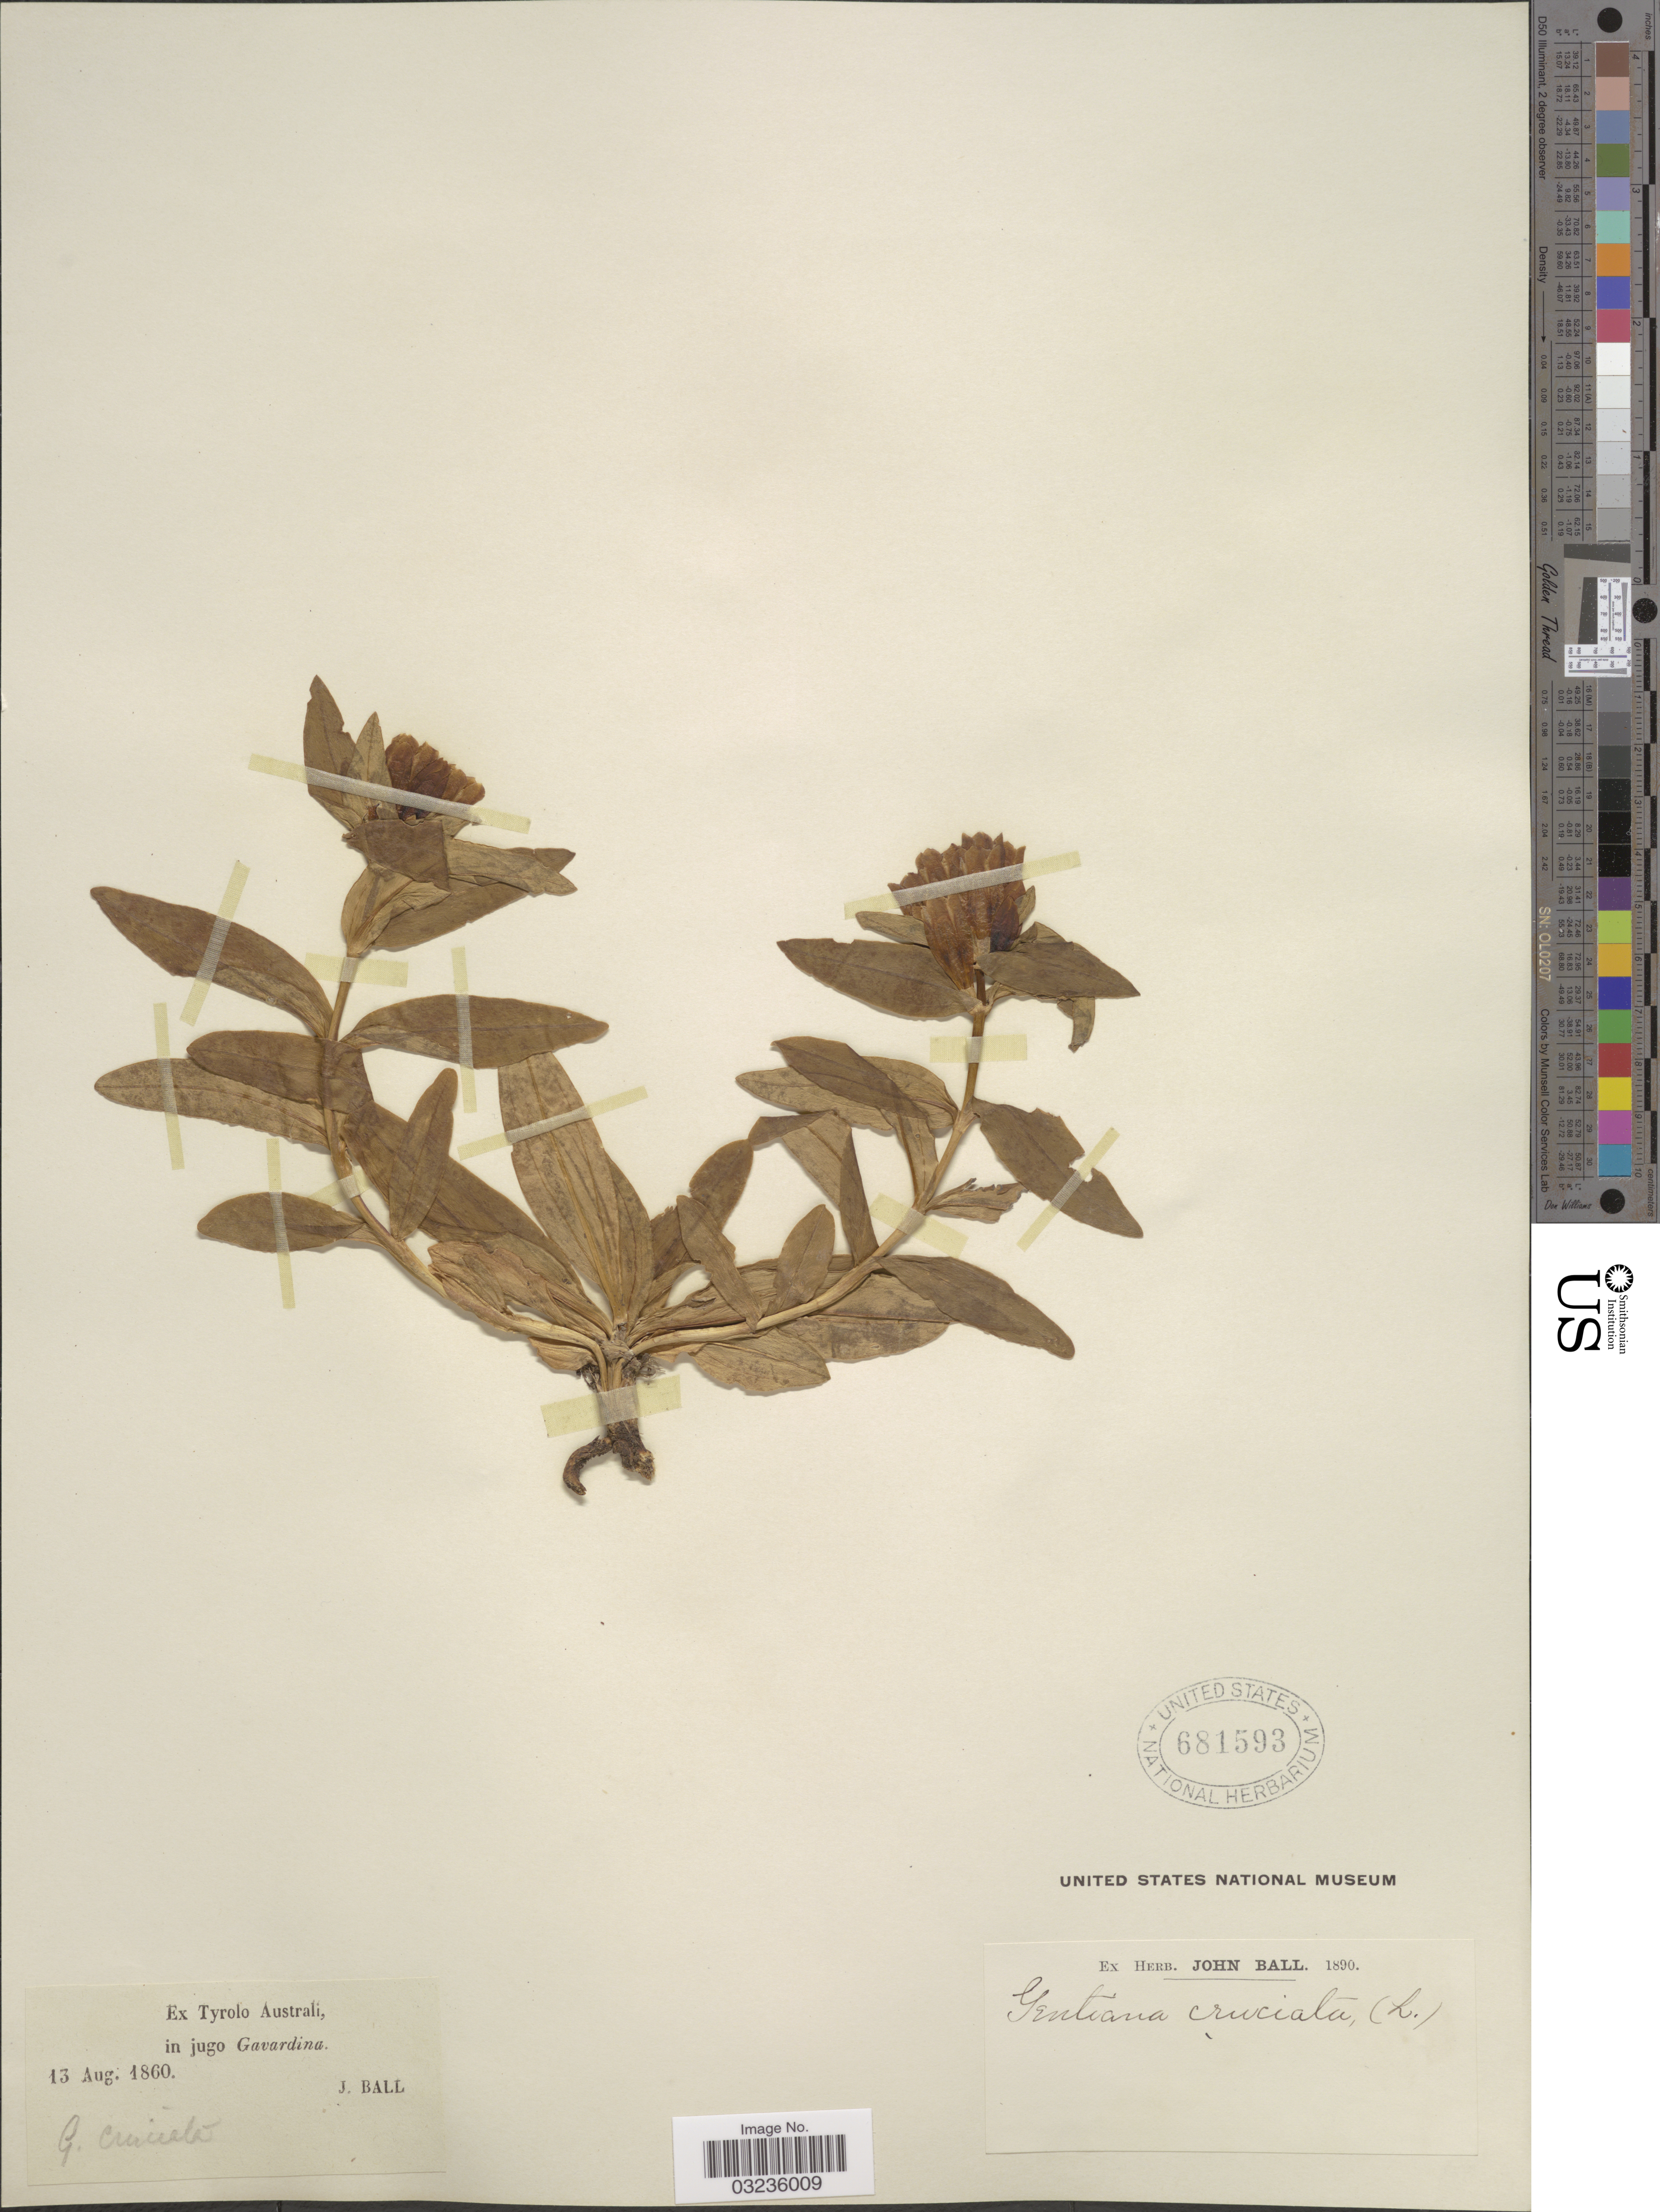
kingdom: Plantae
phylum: Tracheophyta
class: Magnoliopsida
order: Gentianales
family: Gentianaceae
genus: Gentiana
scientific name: Gentiana cruciata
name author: L.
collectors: J. Ball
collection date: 1860-08-13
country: Italy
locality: Ex Tyrolo Australi, in jugo Gavardina.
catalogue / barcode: US 681593